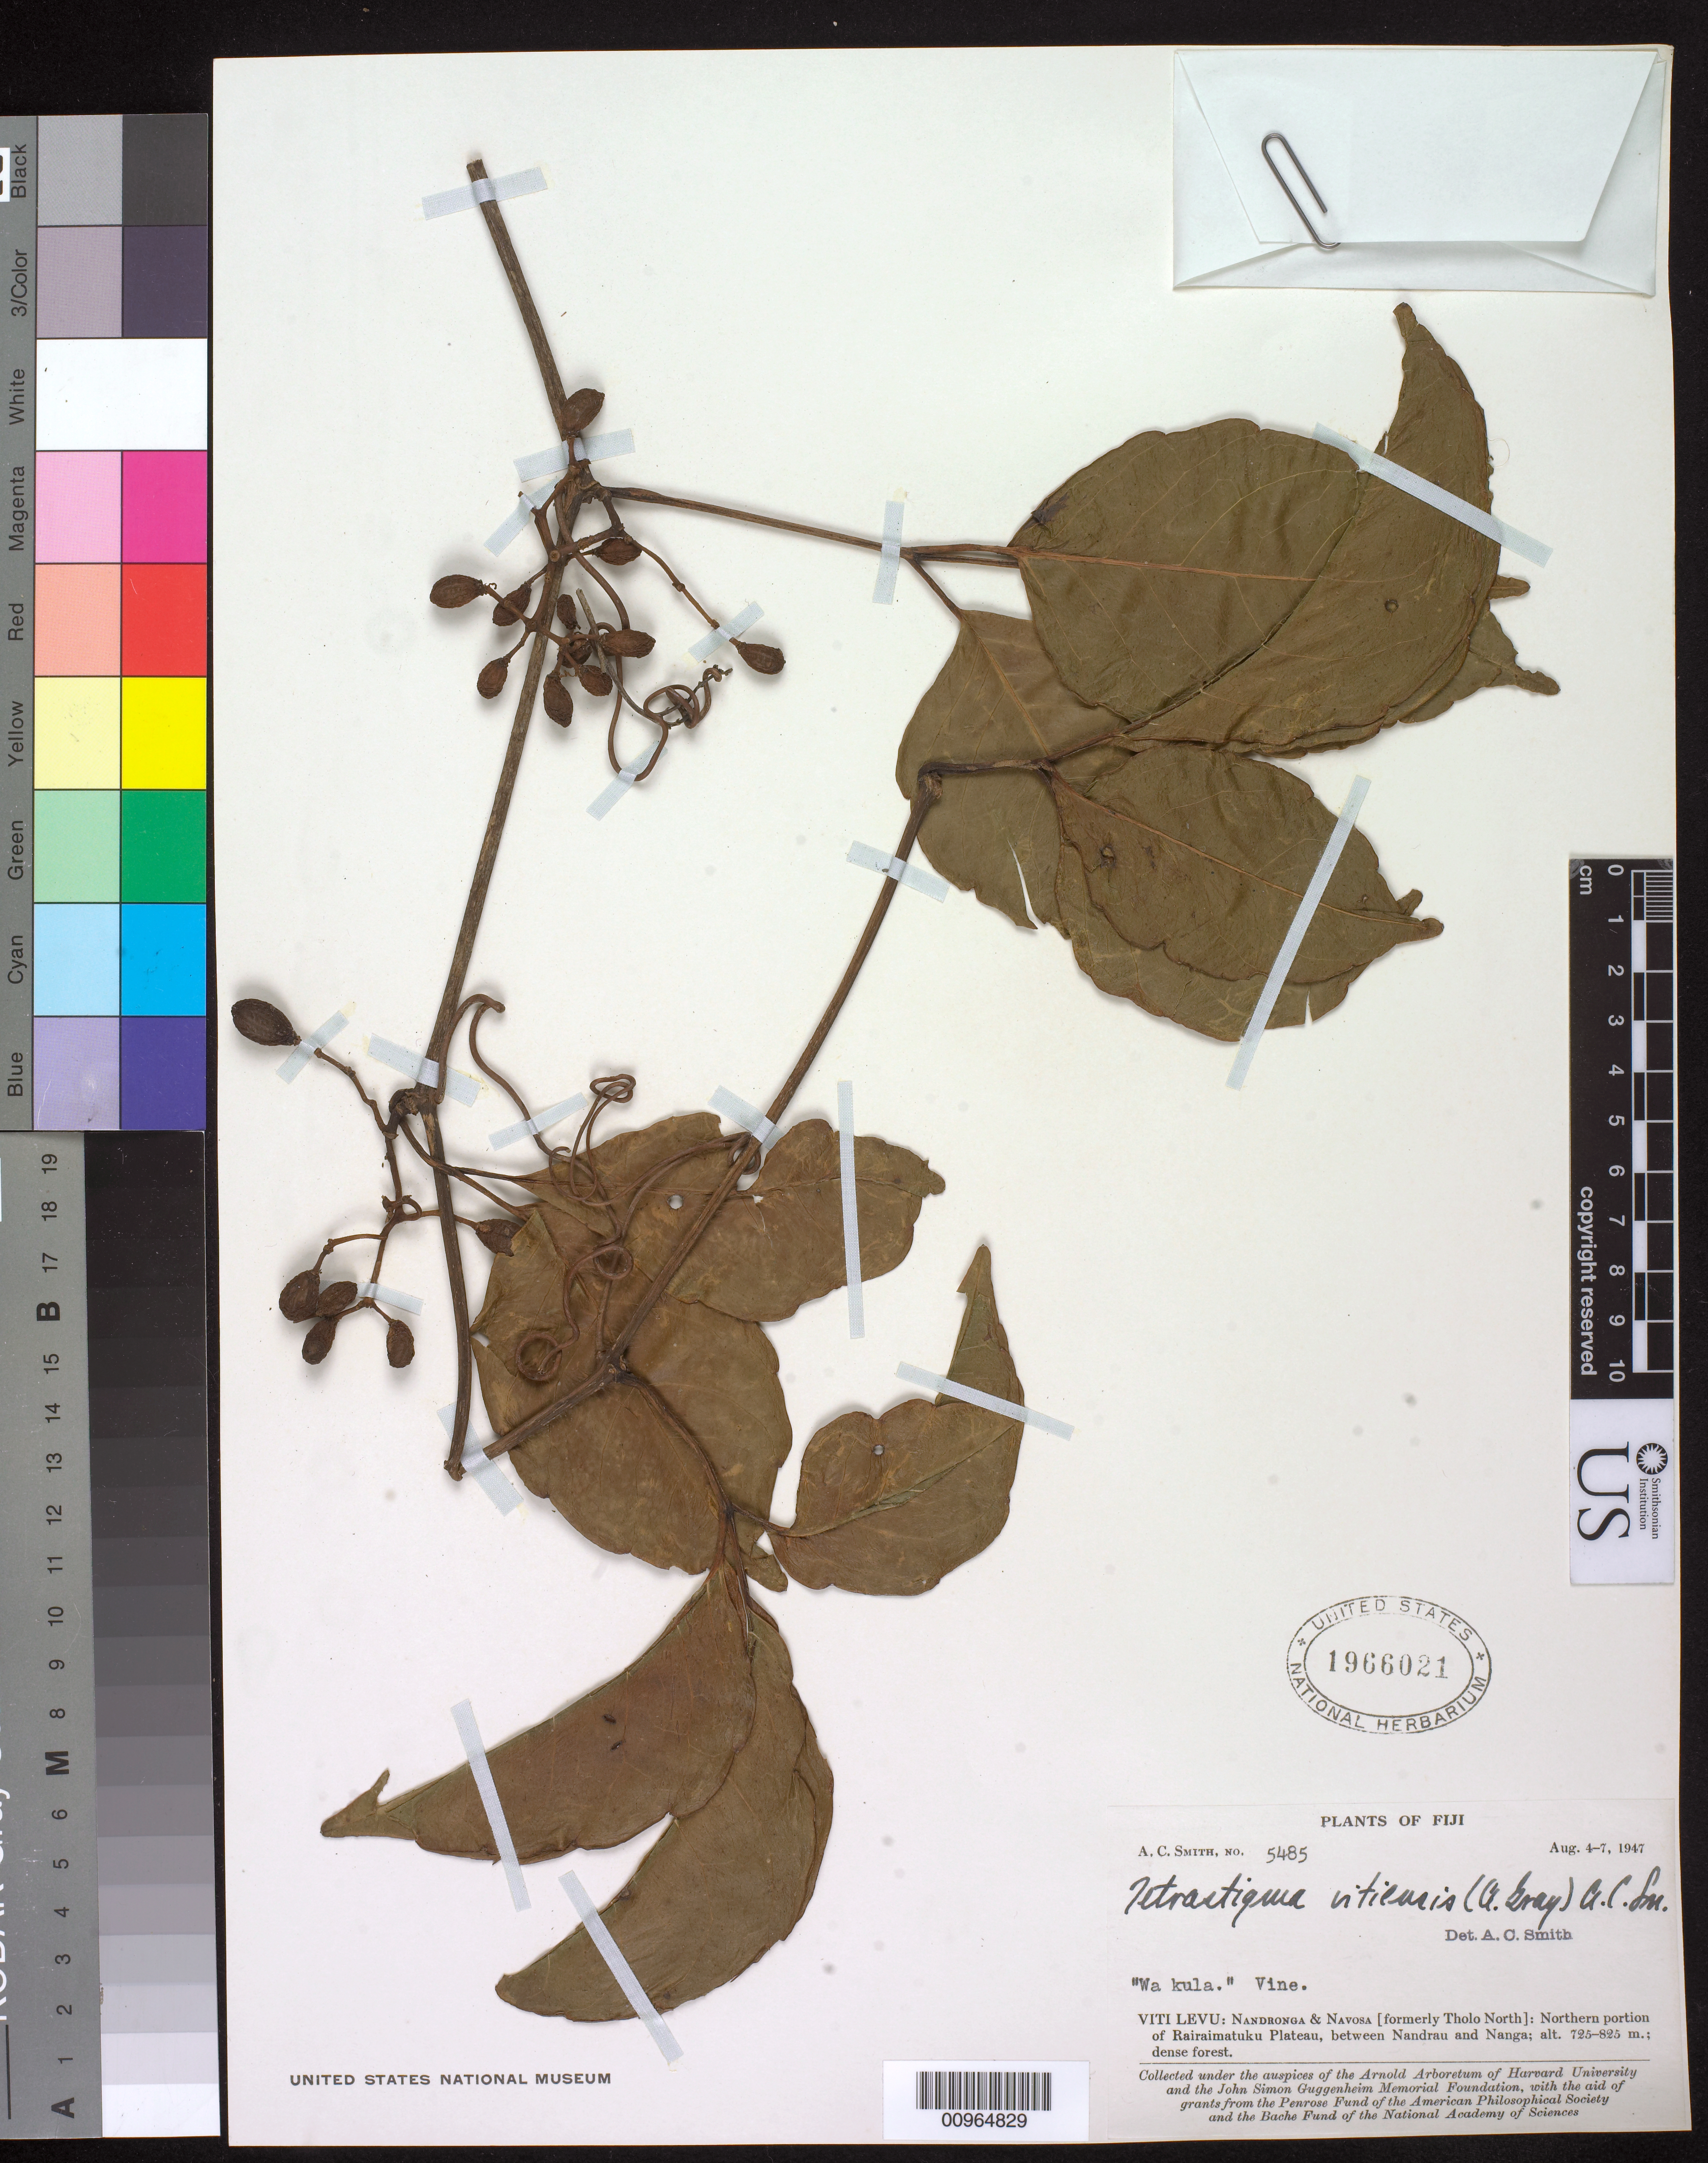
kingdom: Plantae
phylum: Tracheophyta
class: Magnoliopsida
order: Vitales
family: Vitaceae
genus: Tetrastigma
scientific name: Tetrastigma vitiensis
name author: (A. Gray) A.C. Sm.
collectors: C. A. Smith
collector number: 5485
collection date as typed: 04 Aug 1947 to 07 Aug 1947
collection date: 1947-08-04/1947-08-07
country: Fiji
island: Viti Levu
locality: Nandronga & Navosa (formerly Tholo North): Northern portion of Rairaimatuku Plateau, between Nandrau and Nanga. Dense forest.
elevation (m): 725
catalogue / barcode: US 1966021